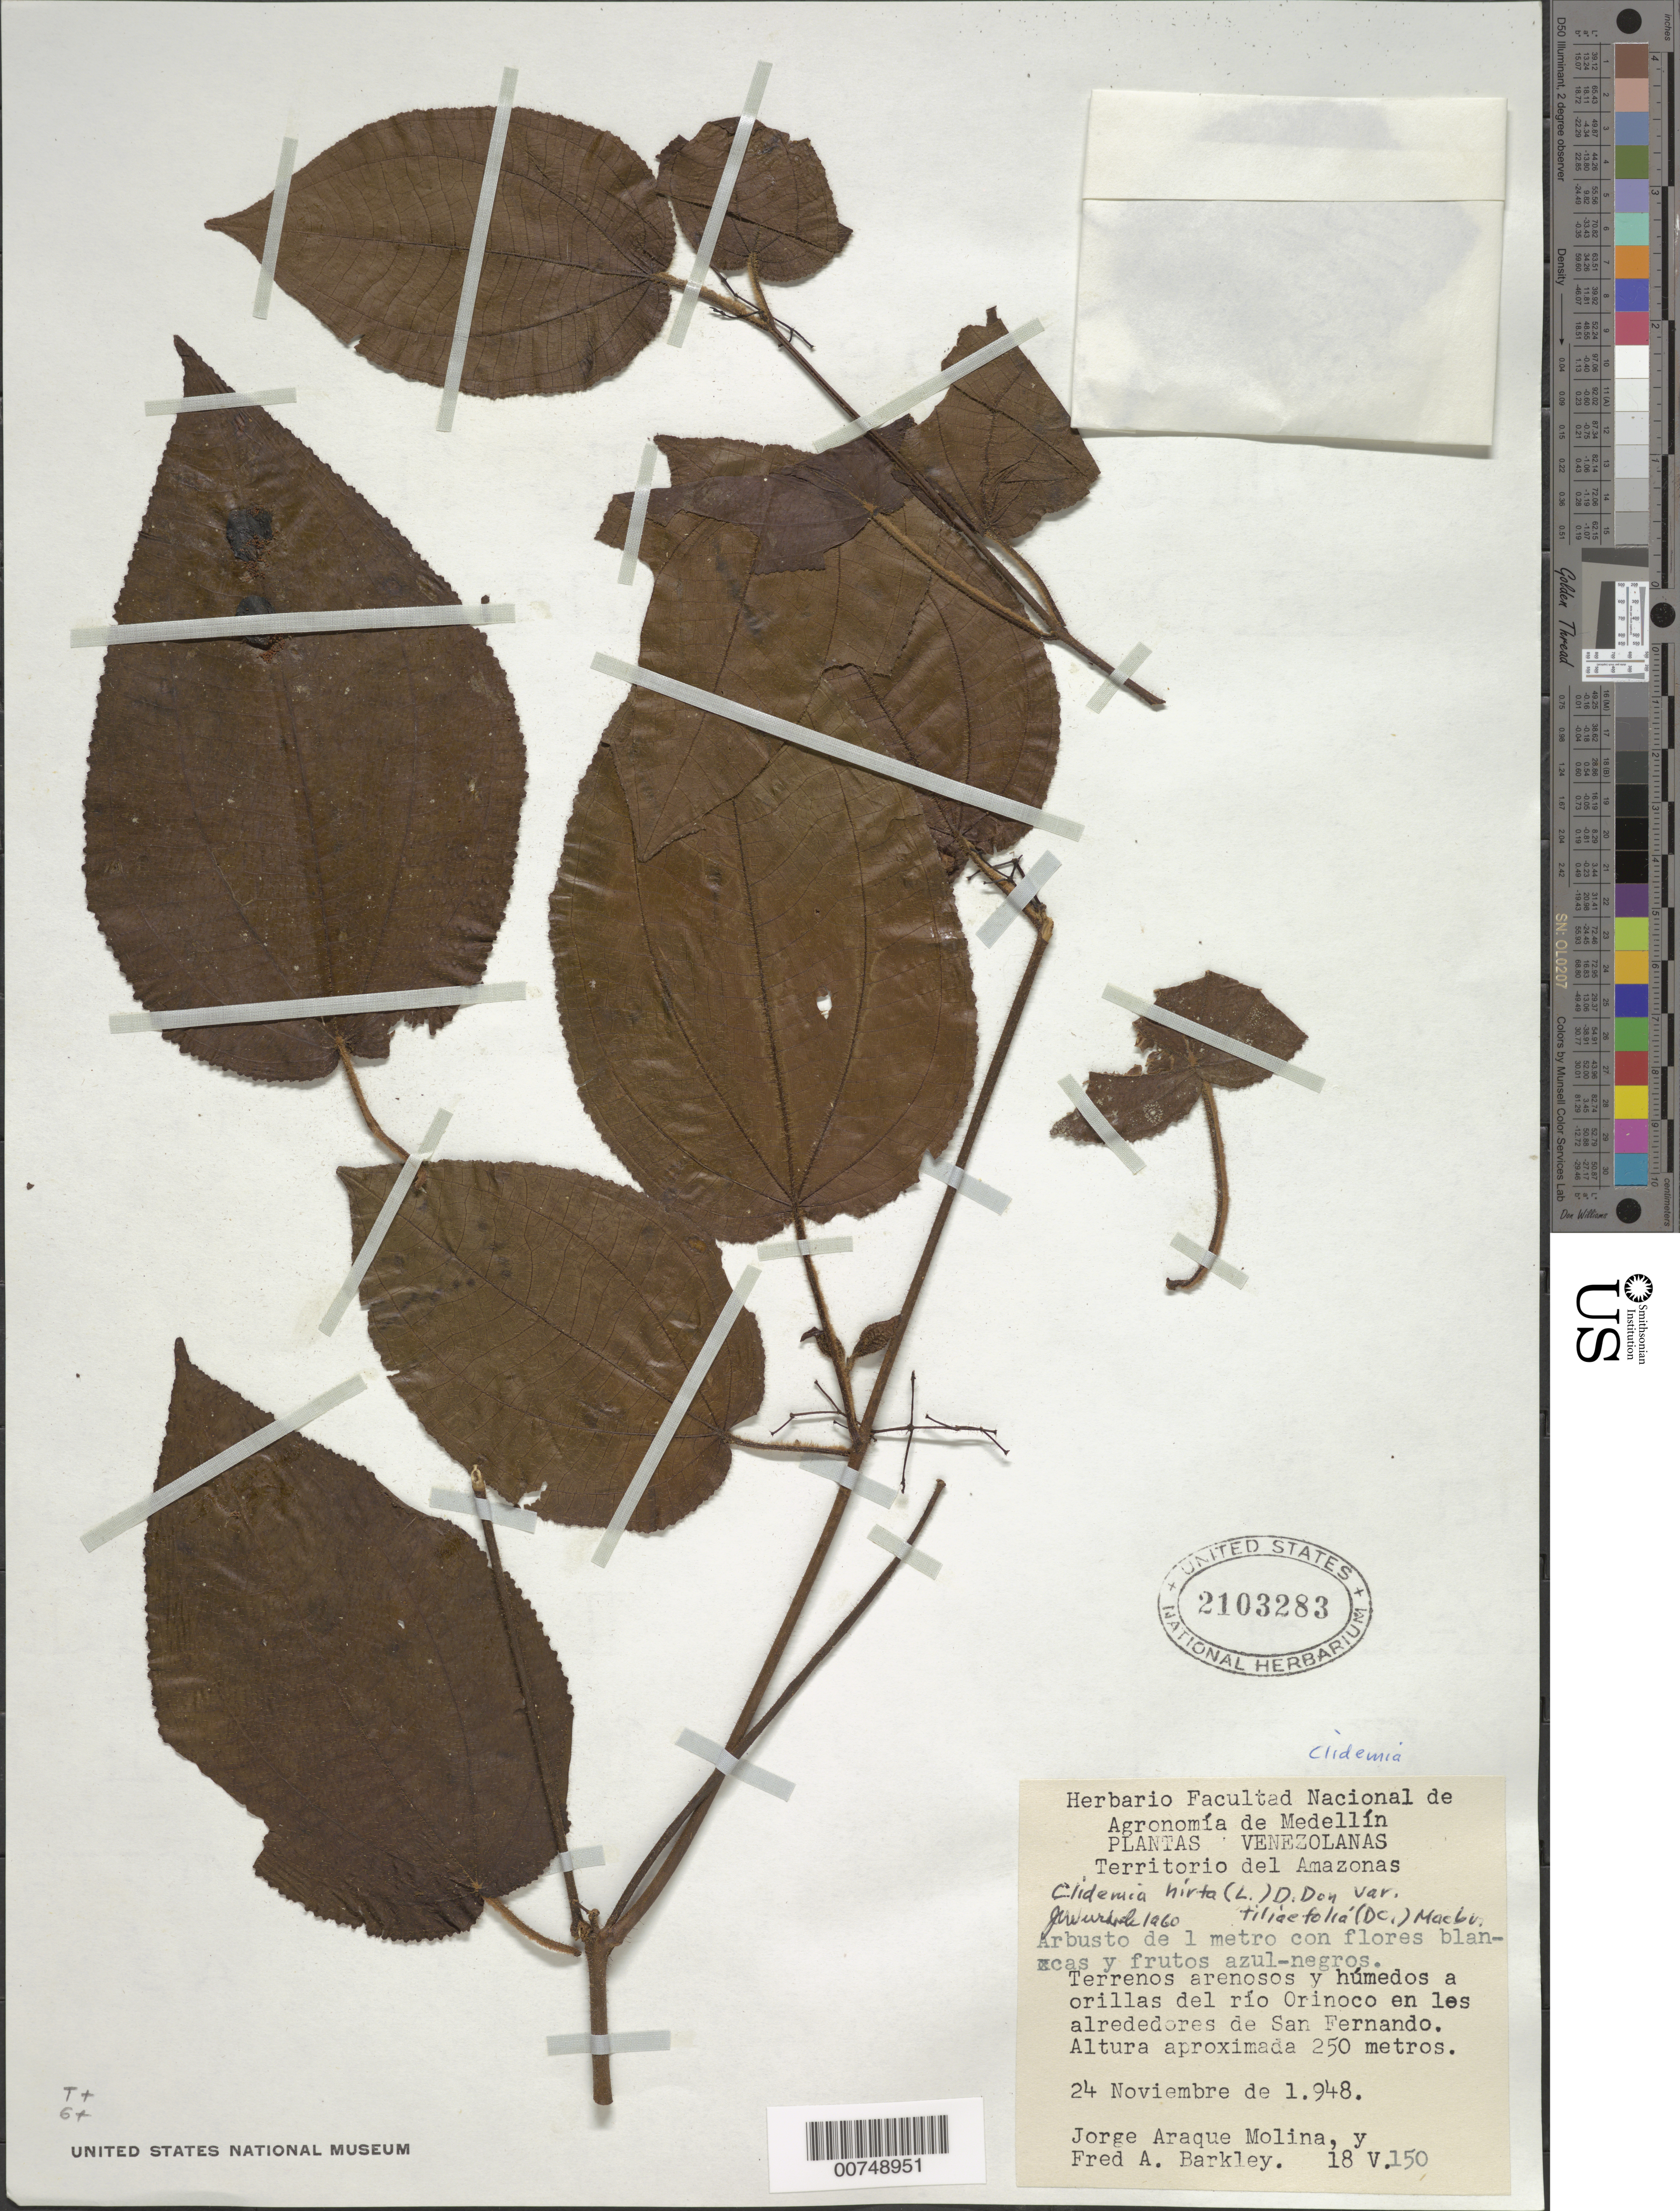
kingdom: Plantae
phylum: Tracheophyta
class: Magnoliopsida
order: Myrtales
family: Melastomataceae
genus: Clidemia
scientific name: Clidemia hirta var. tiliifolia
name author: (DC.) J.F. Macbr.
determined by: Wurdack, John J., (US), US (UNITED STATES)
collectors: J. A. Molina & F. A. Barkley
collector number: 18v 150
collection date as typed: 24-Nov-48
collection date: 1948-11-24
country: Venezuela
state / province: Amazonas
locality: Río Orinoco en los alrededores de San Fernando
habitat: Terrenos arenosos y humedos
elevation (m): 250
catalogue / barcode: US 2103283